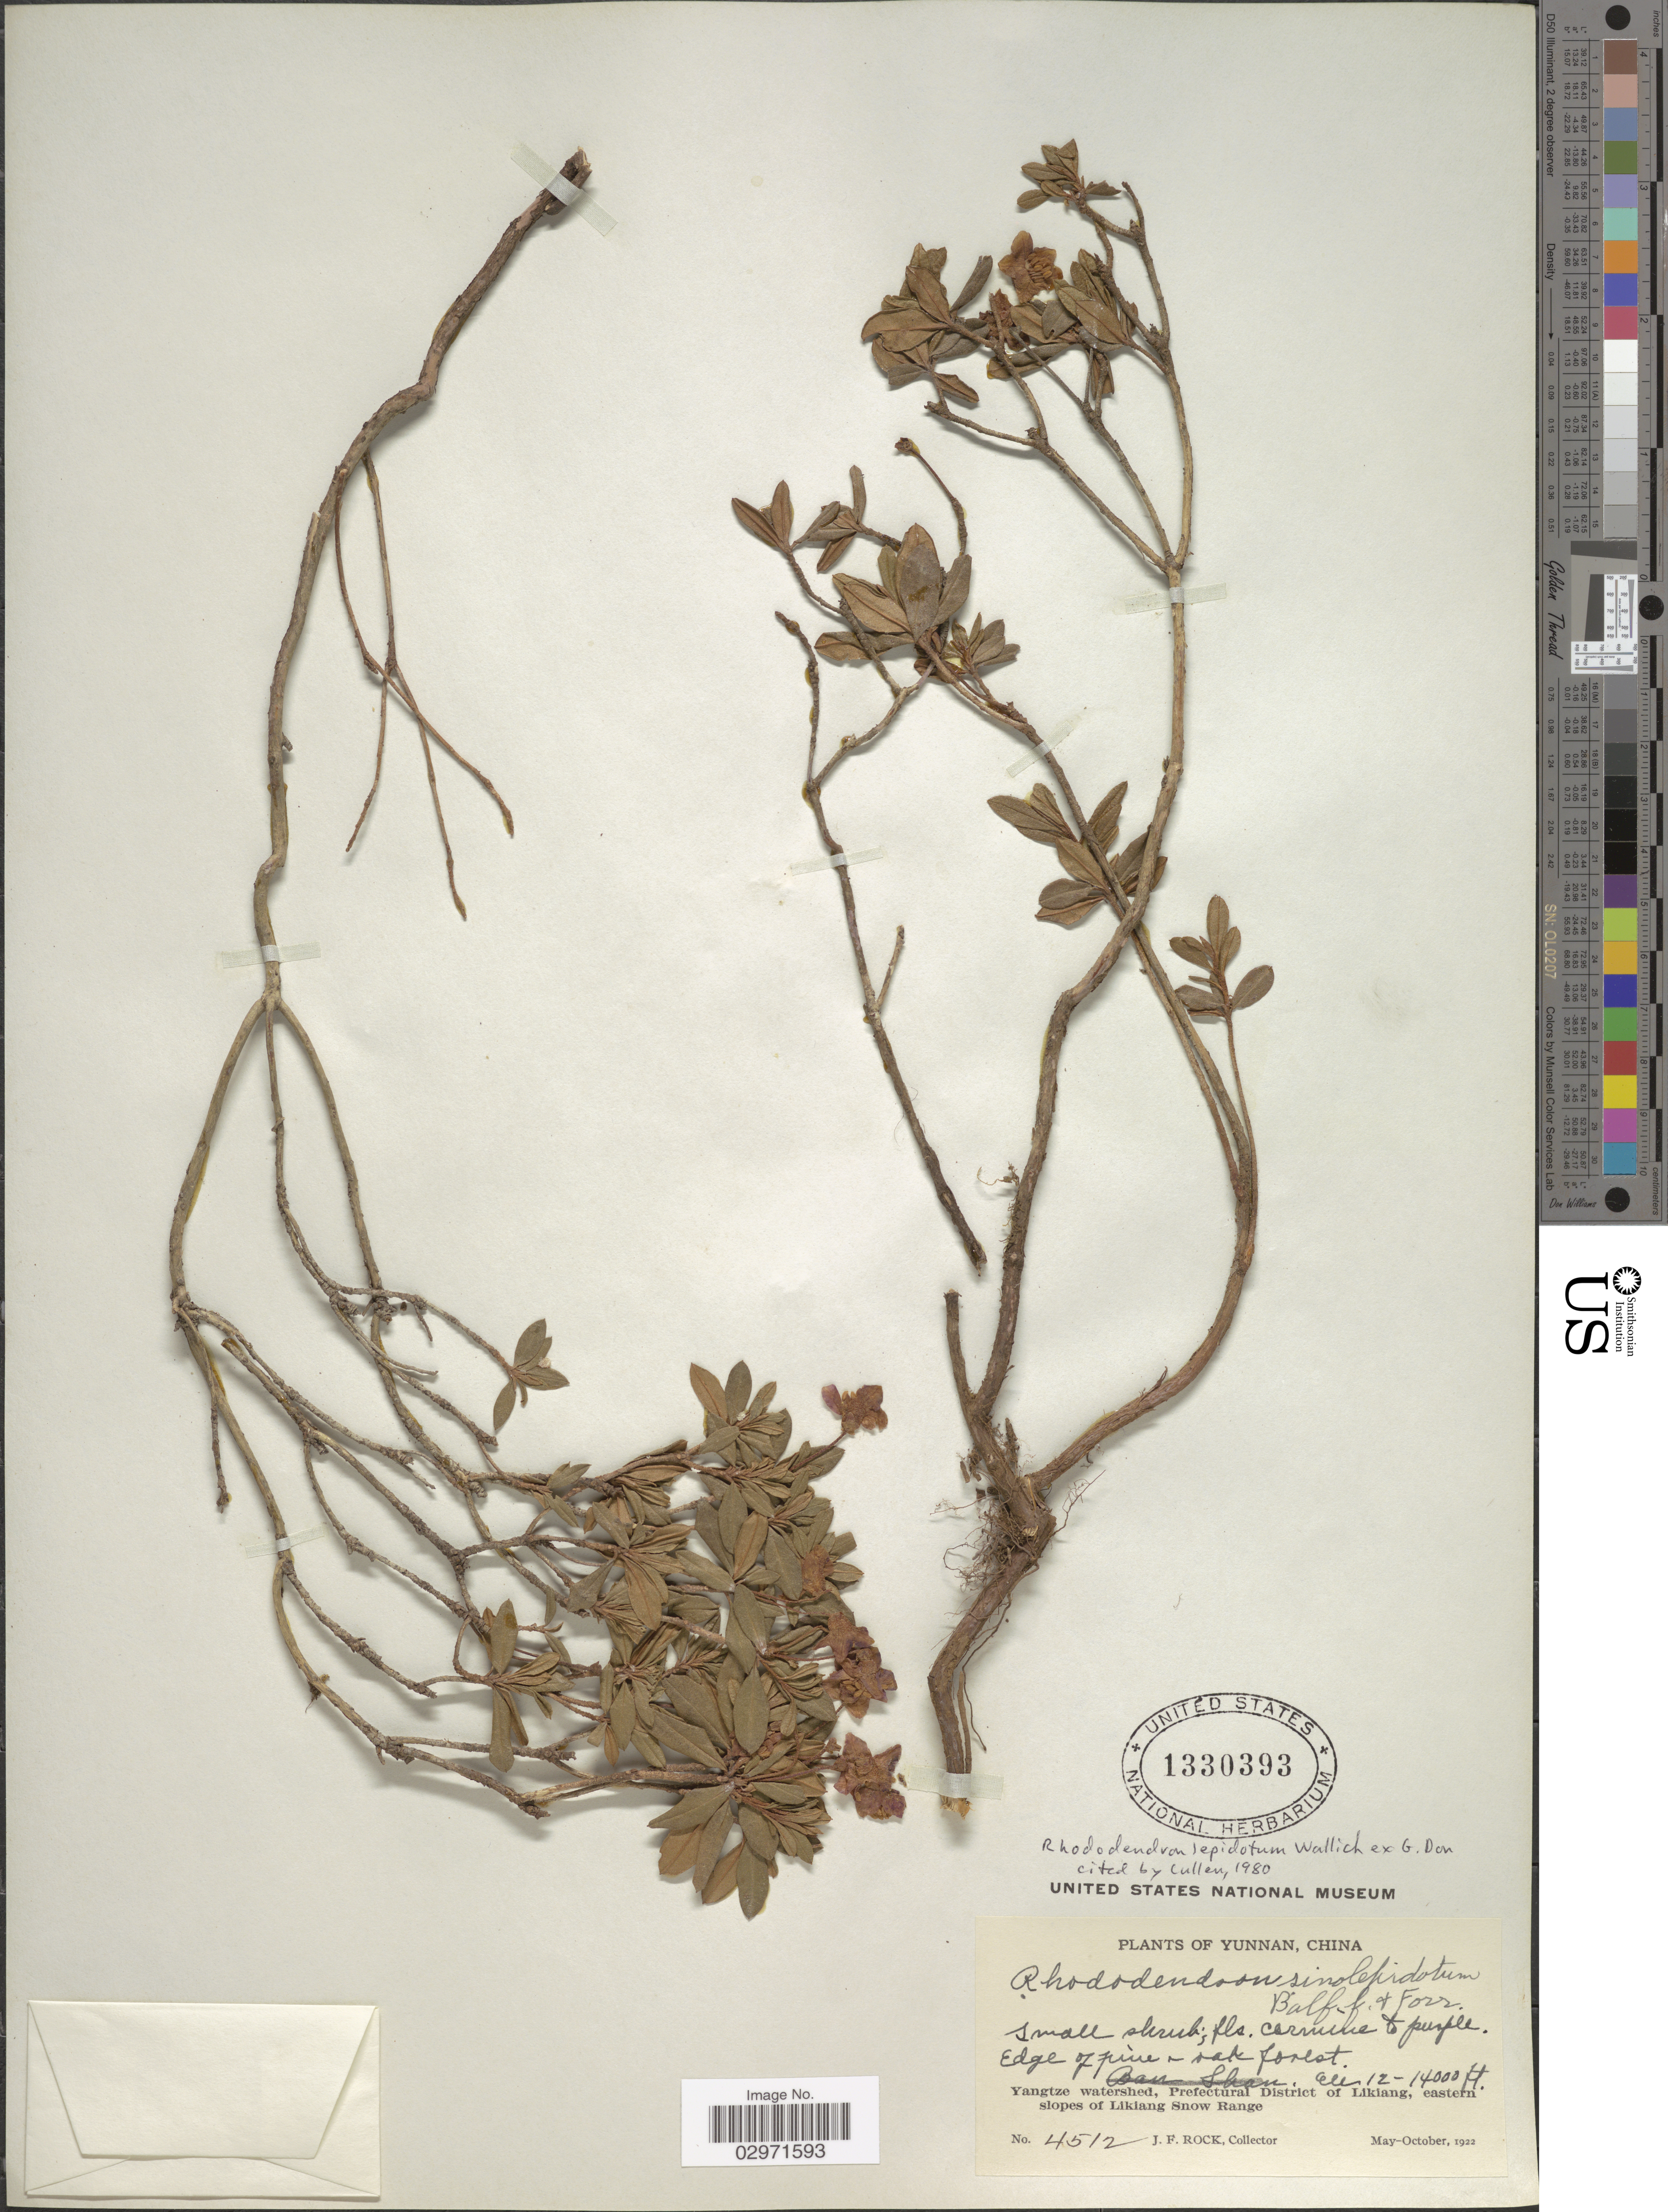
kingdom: Plantae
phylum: Tracheophyta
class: Magnoliopsida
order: Ericales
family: Ericaceae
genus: Rhododendron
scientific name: Rhododendron lepidotum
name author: Wall. ex G. Don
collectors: J. Rock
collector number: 4512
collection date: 1922-05/1922-10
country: China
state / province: Yunnan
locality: Yangtze watershed, Prefectural District of Likiang, eastern slopes of Likiang Snow Range.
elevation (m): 3658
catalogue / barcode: US 1330393